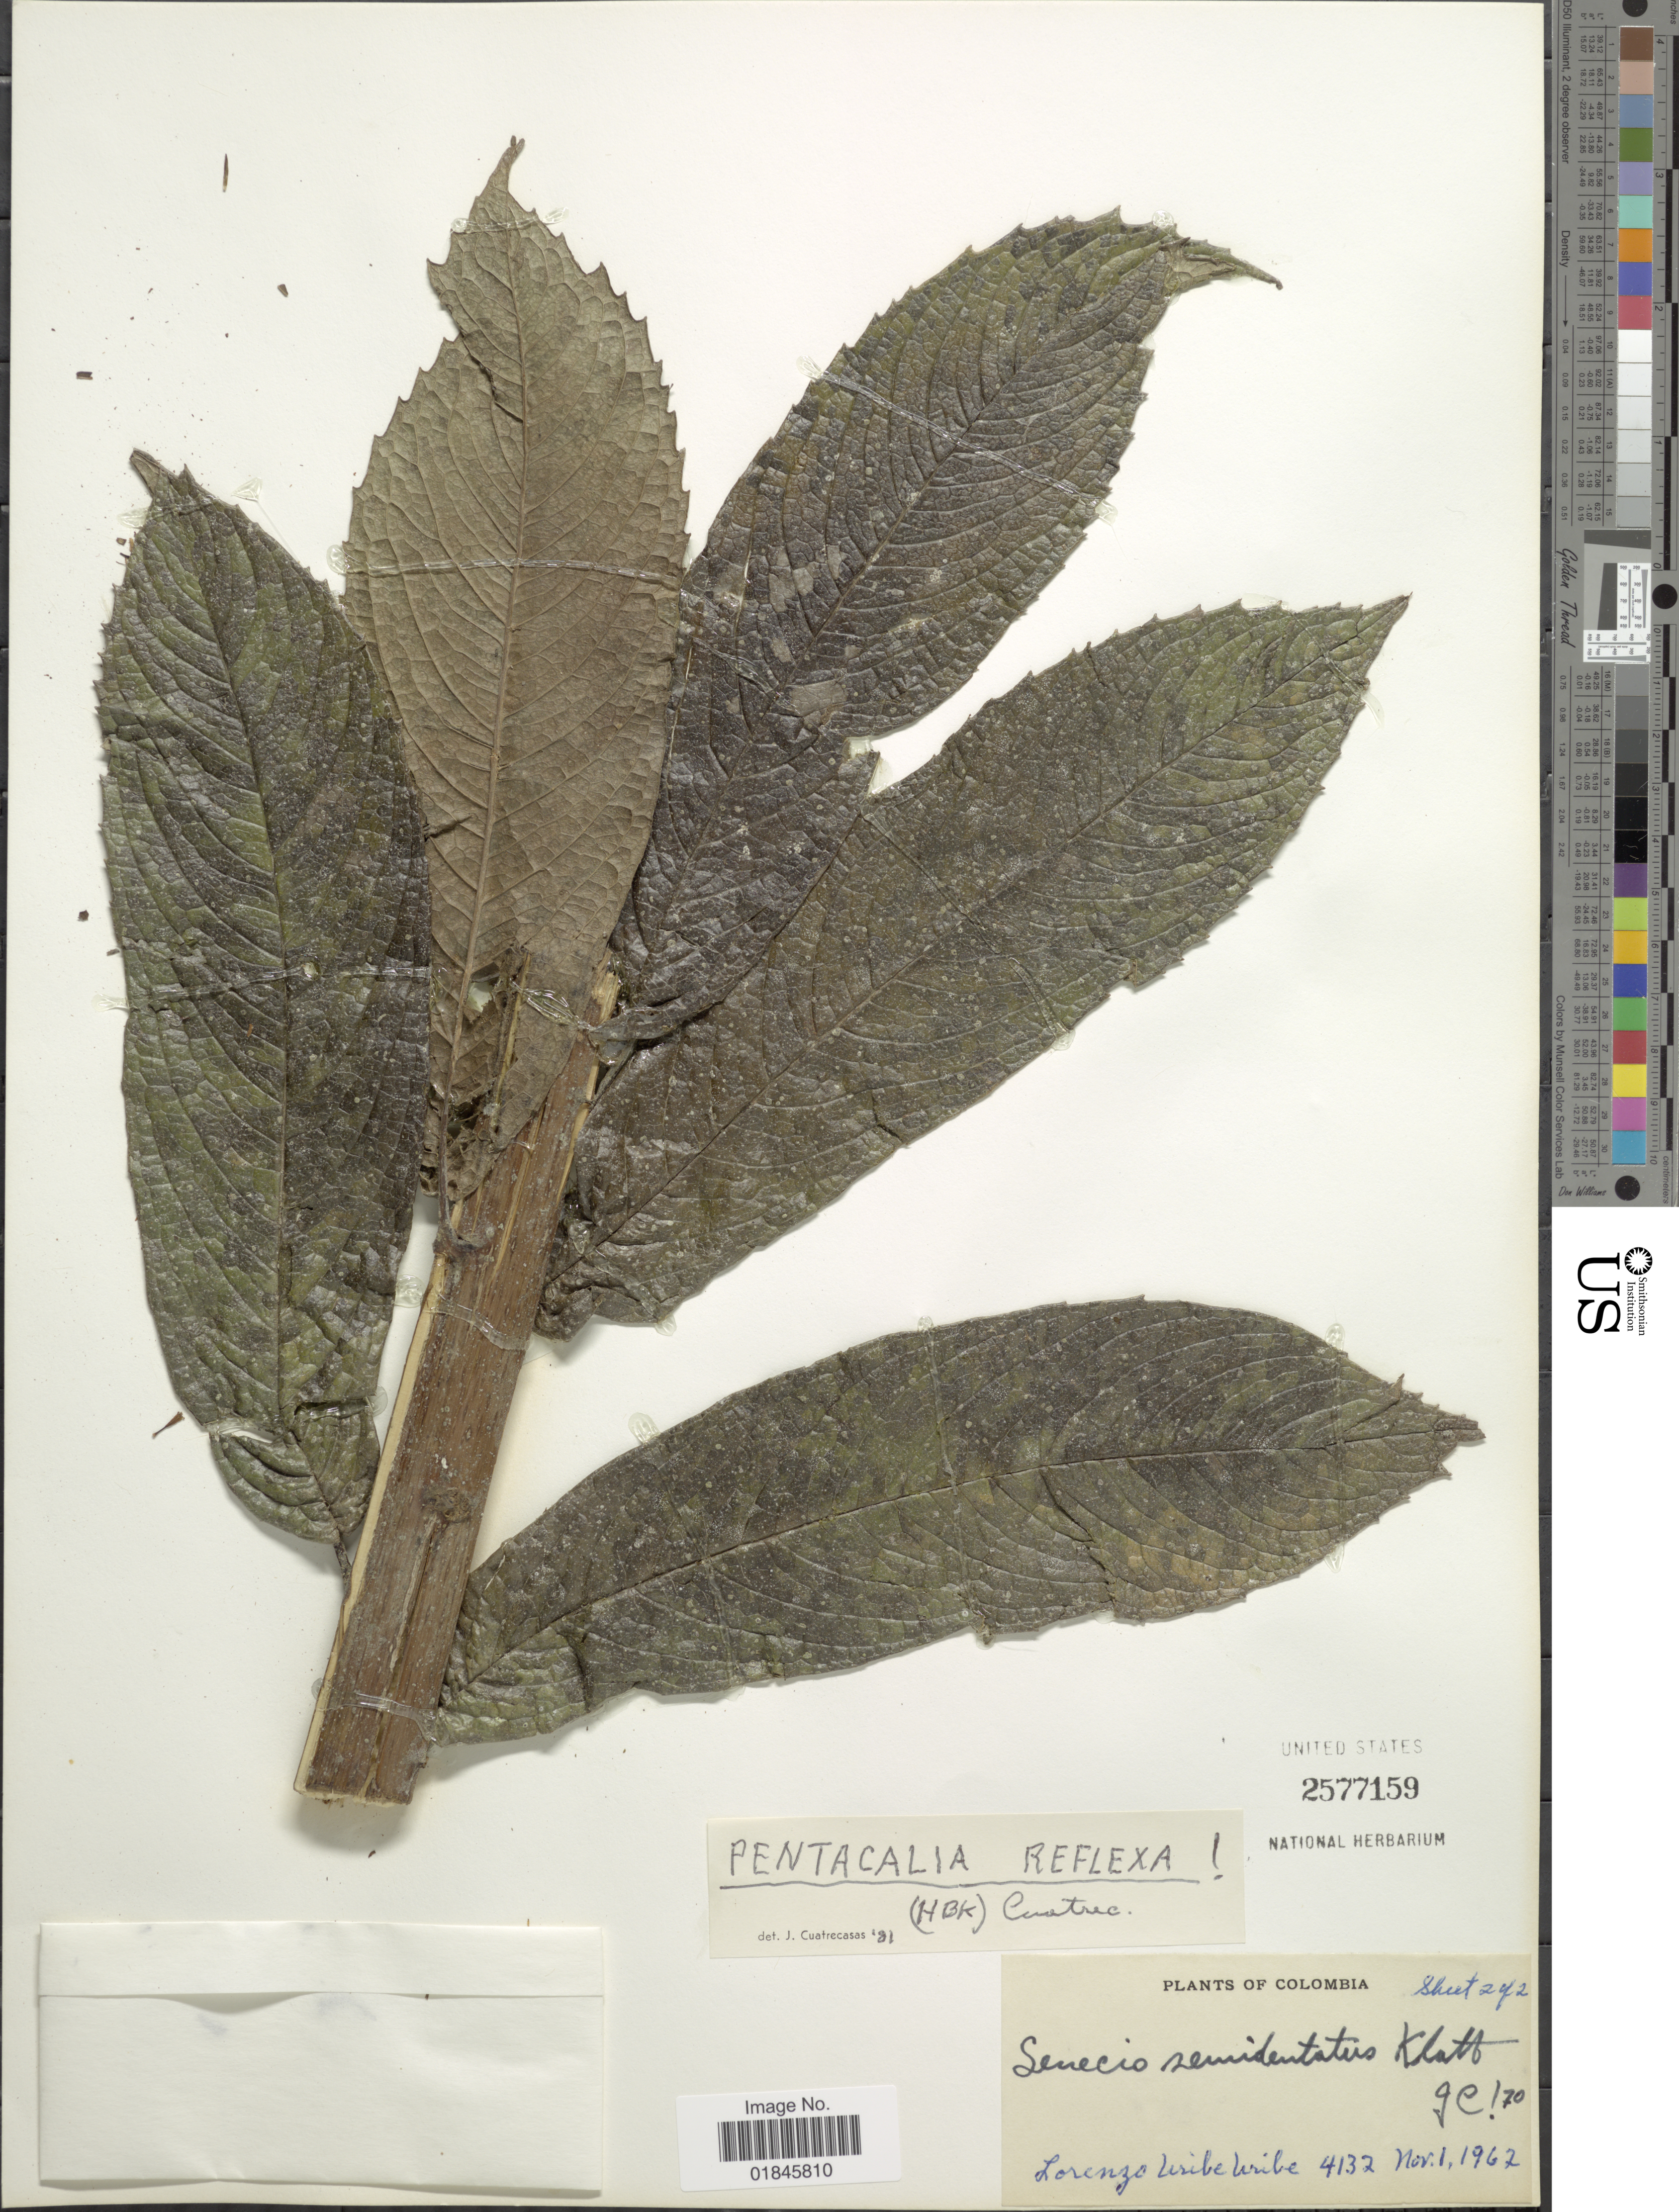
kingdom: Plantae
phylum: Tracheophyta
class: Magnoliopsida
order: Asterales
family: Asteraceae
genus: Pentacalia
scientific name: Pentacalia reflexa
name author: (Kunth) Cuatrec.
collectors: L. Uribe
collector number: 4132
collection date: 1962-11-01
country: Colombia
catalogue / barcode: US 2577159